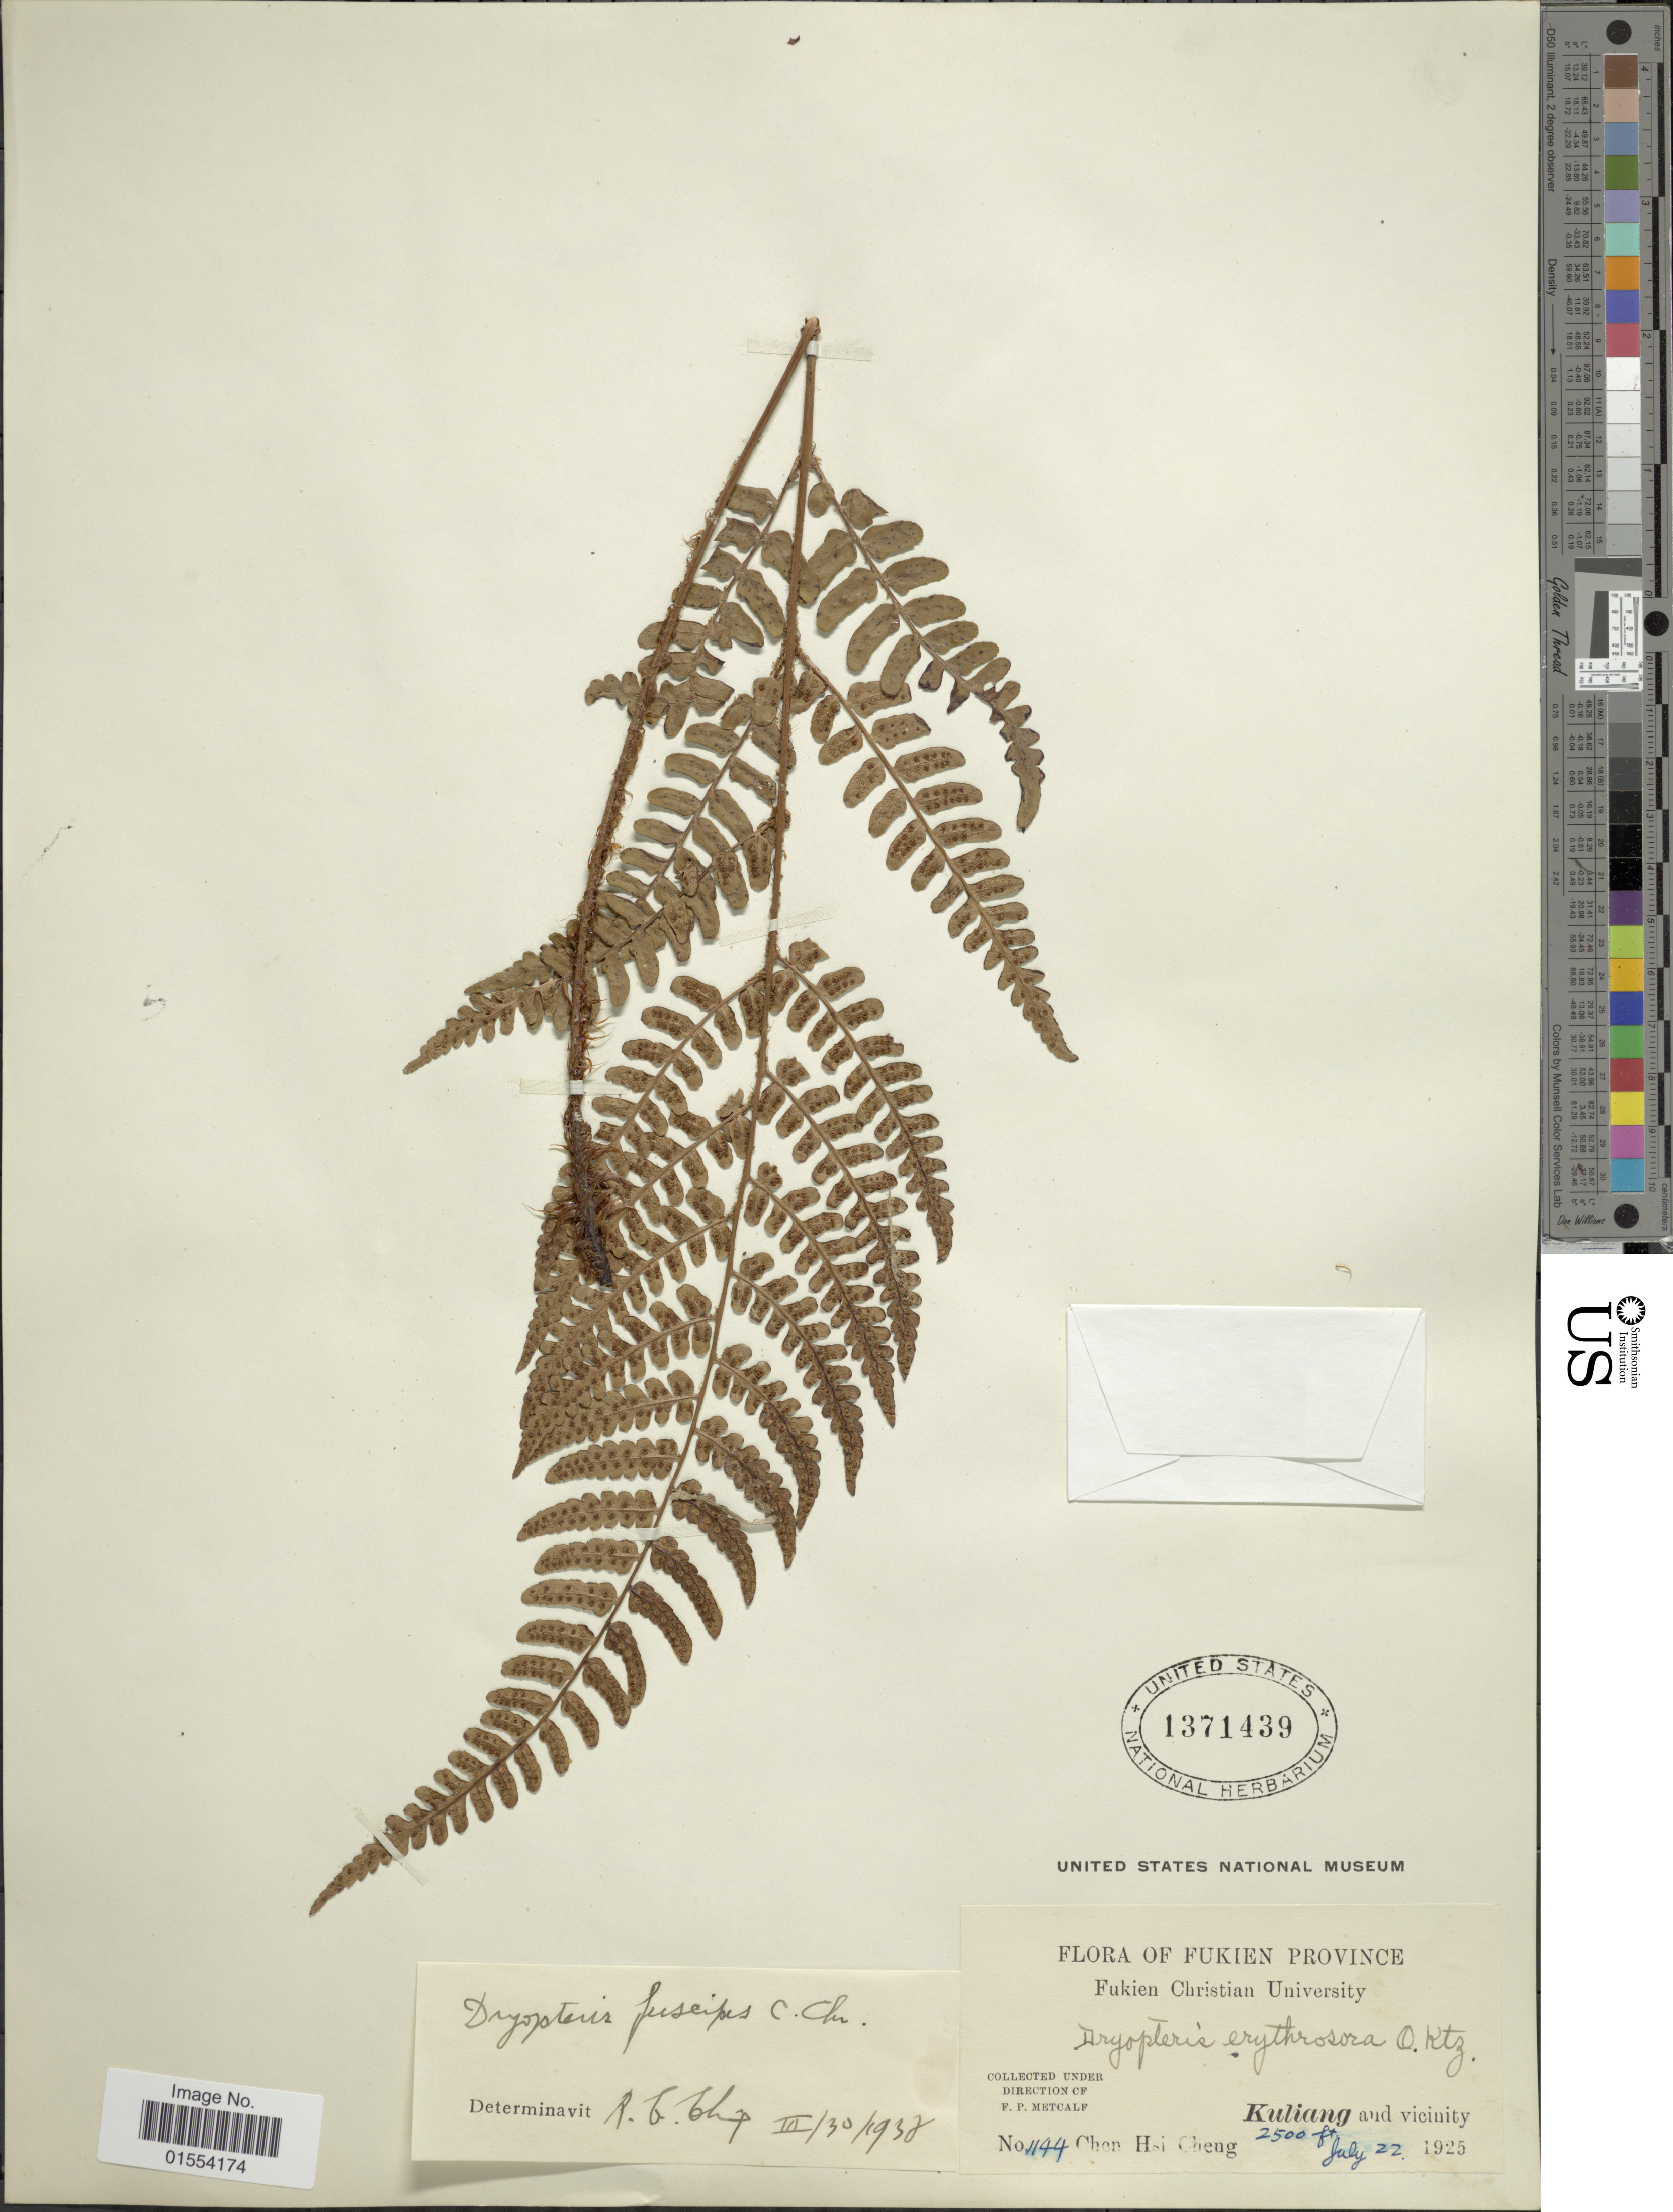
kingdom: Plantae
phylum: Tracheophyta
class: Polypodiopsida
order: Polypodiales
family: Dryopteridaceae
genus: Dryopteris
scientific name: Dryopteris fuscipes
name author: C. Chr.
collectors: F. Metcalf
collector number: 1144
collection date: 1925-07-22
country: China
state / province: Fujian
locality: Fukien Province. Kuliang and vicinity.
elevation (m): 762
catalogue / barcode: US 1371439